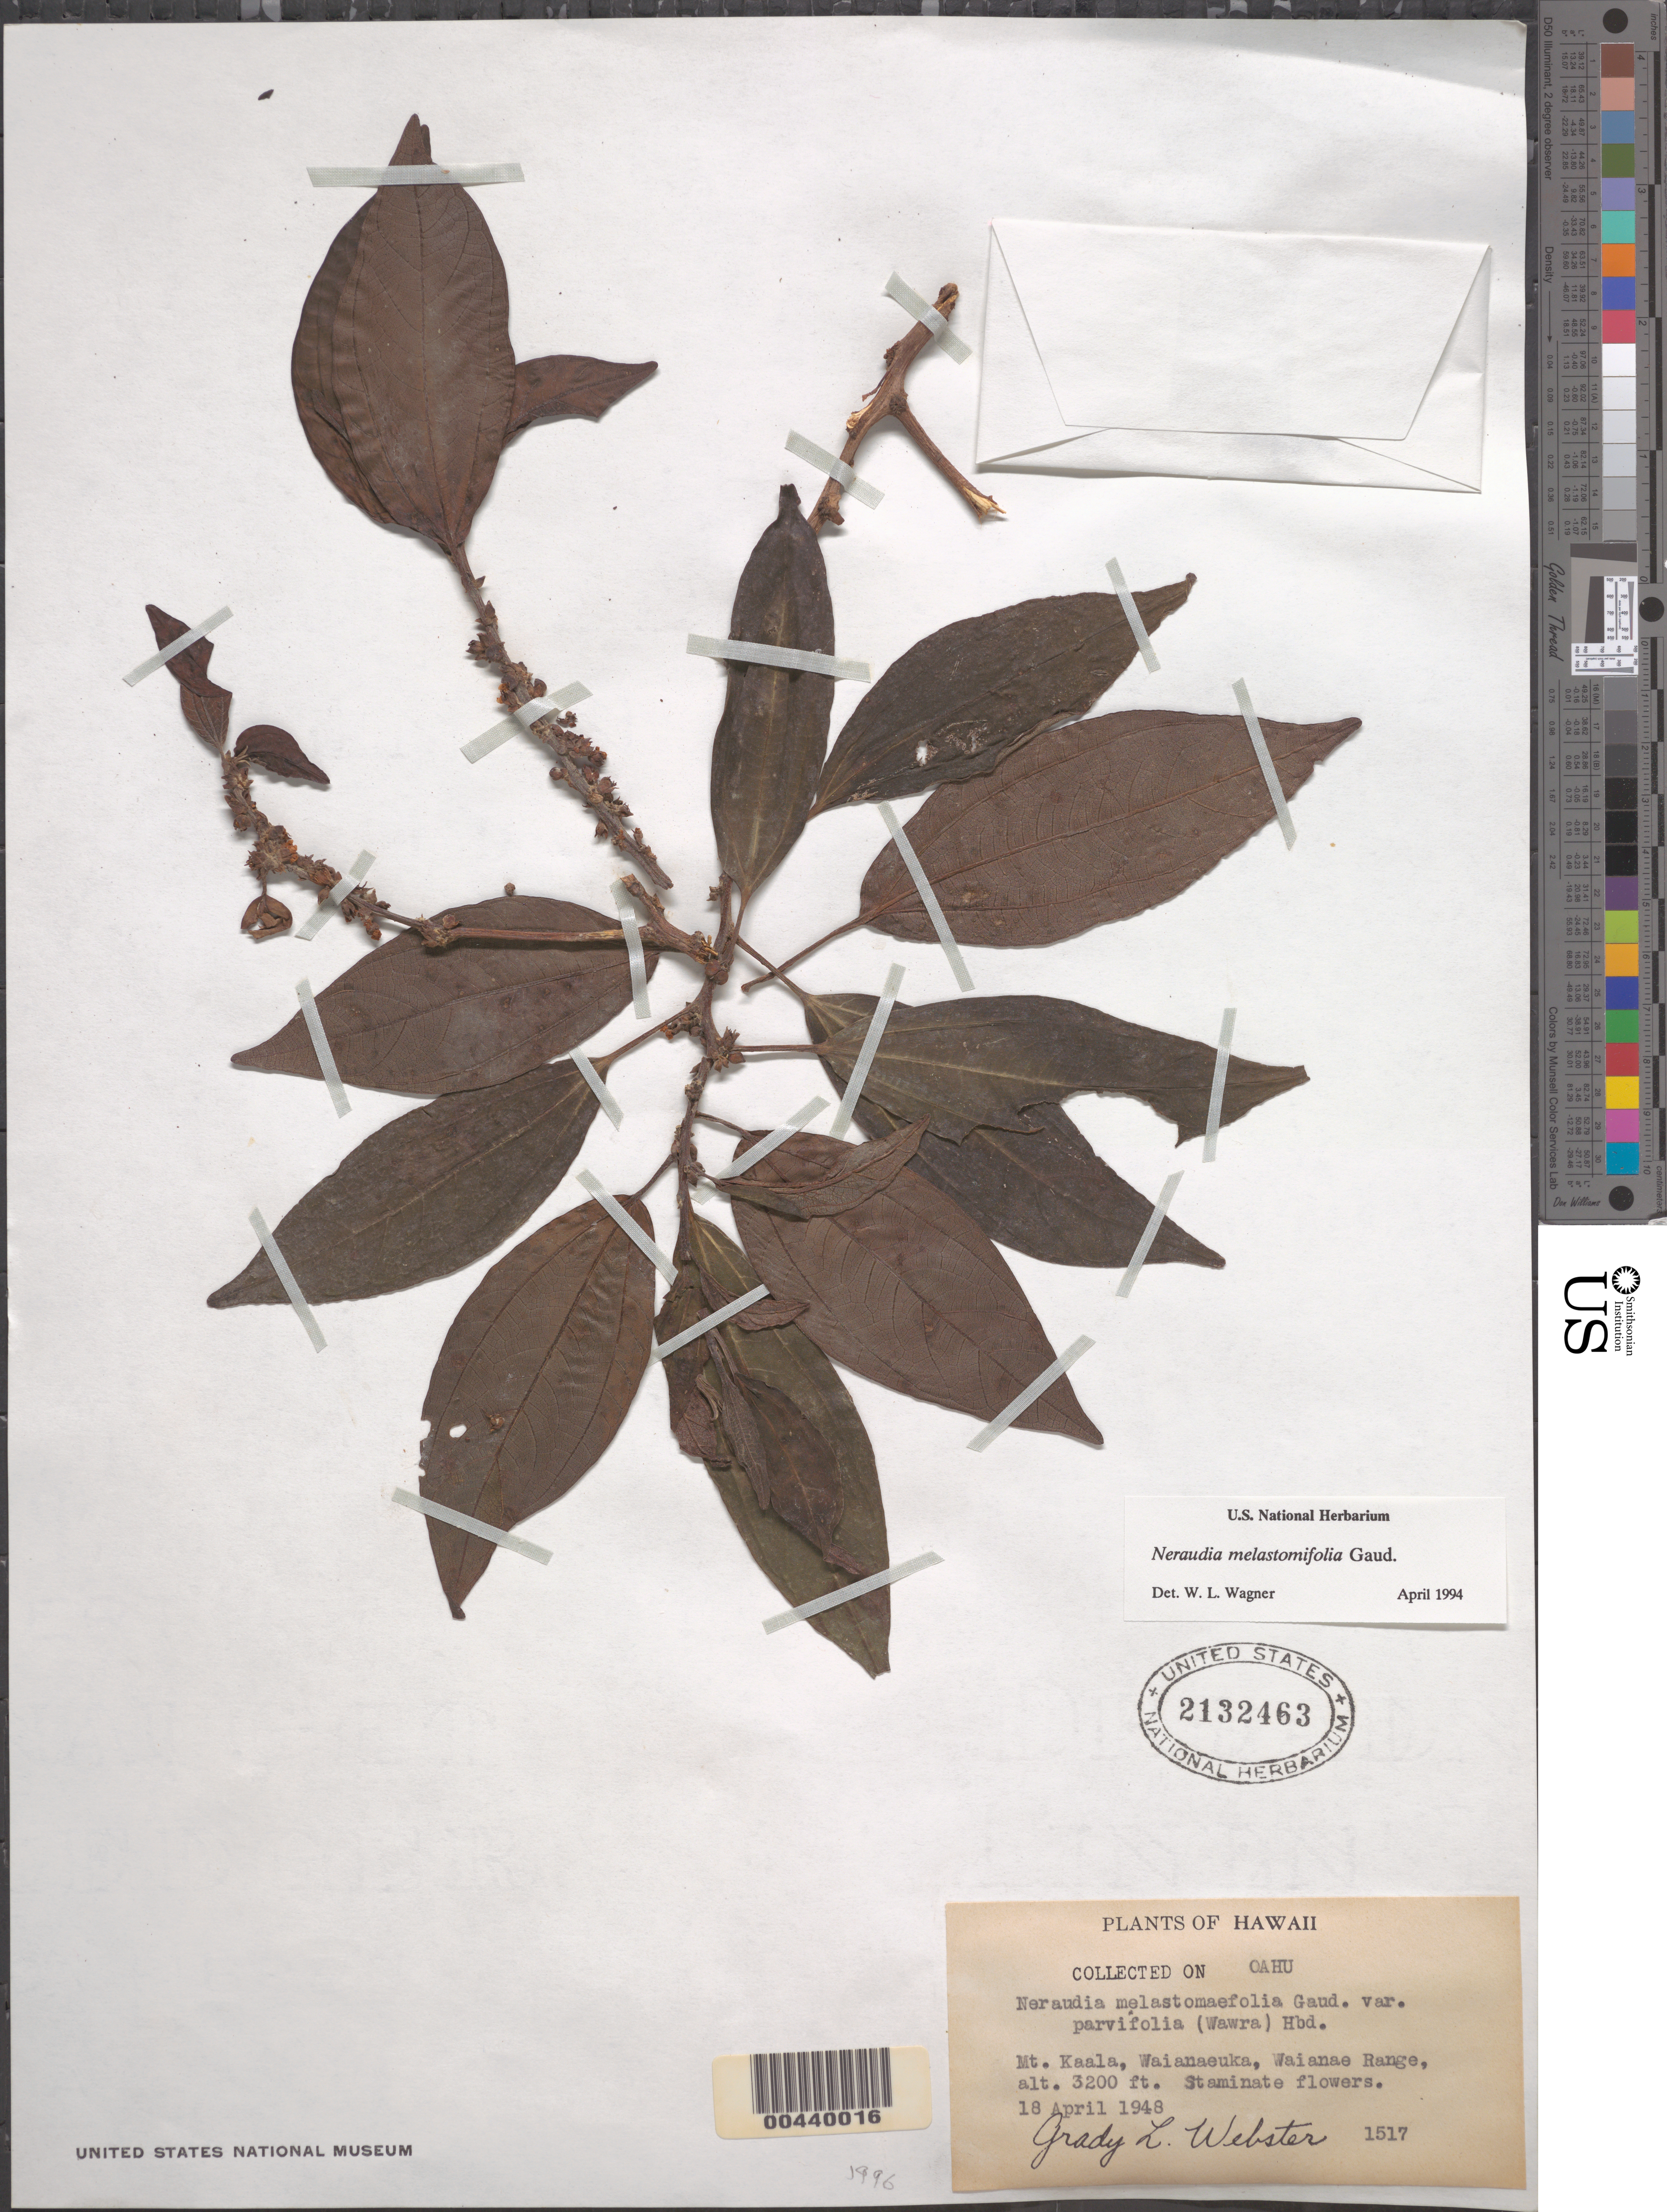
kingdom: Plantae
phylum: Tracheophyta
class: Magnoliopsida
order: Rosales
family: Urticaceae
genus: Neraudia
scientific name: Neraudia melastomifolia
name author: Gaudich.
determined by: Wagner, W. L., (BOT), Smithsonian Institution - National Museum of Natural History (UNITED STATES)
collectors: G. L. Webster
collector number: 1517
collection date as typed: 18 Apr 1948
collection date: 1948-04-18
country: United States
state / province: Hawaii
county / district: Honolulu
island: Oahu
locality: Mount Kaala, Waianaeuka, Waianae Range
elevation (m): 975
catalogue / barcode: US 2132463